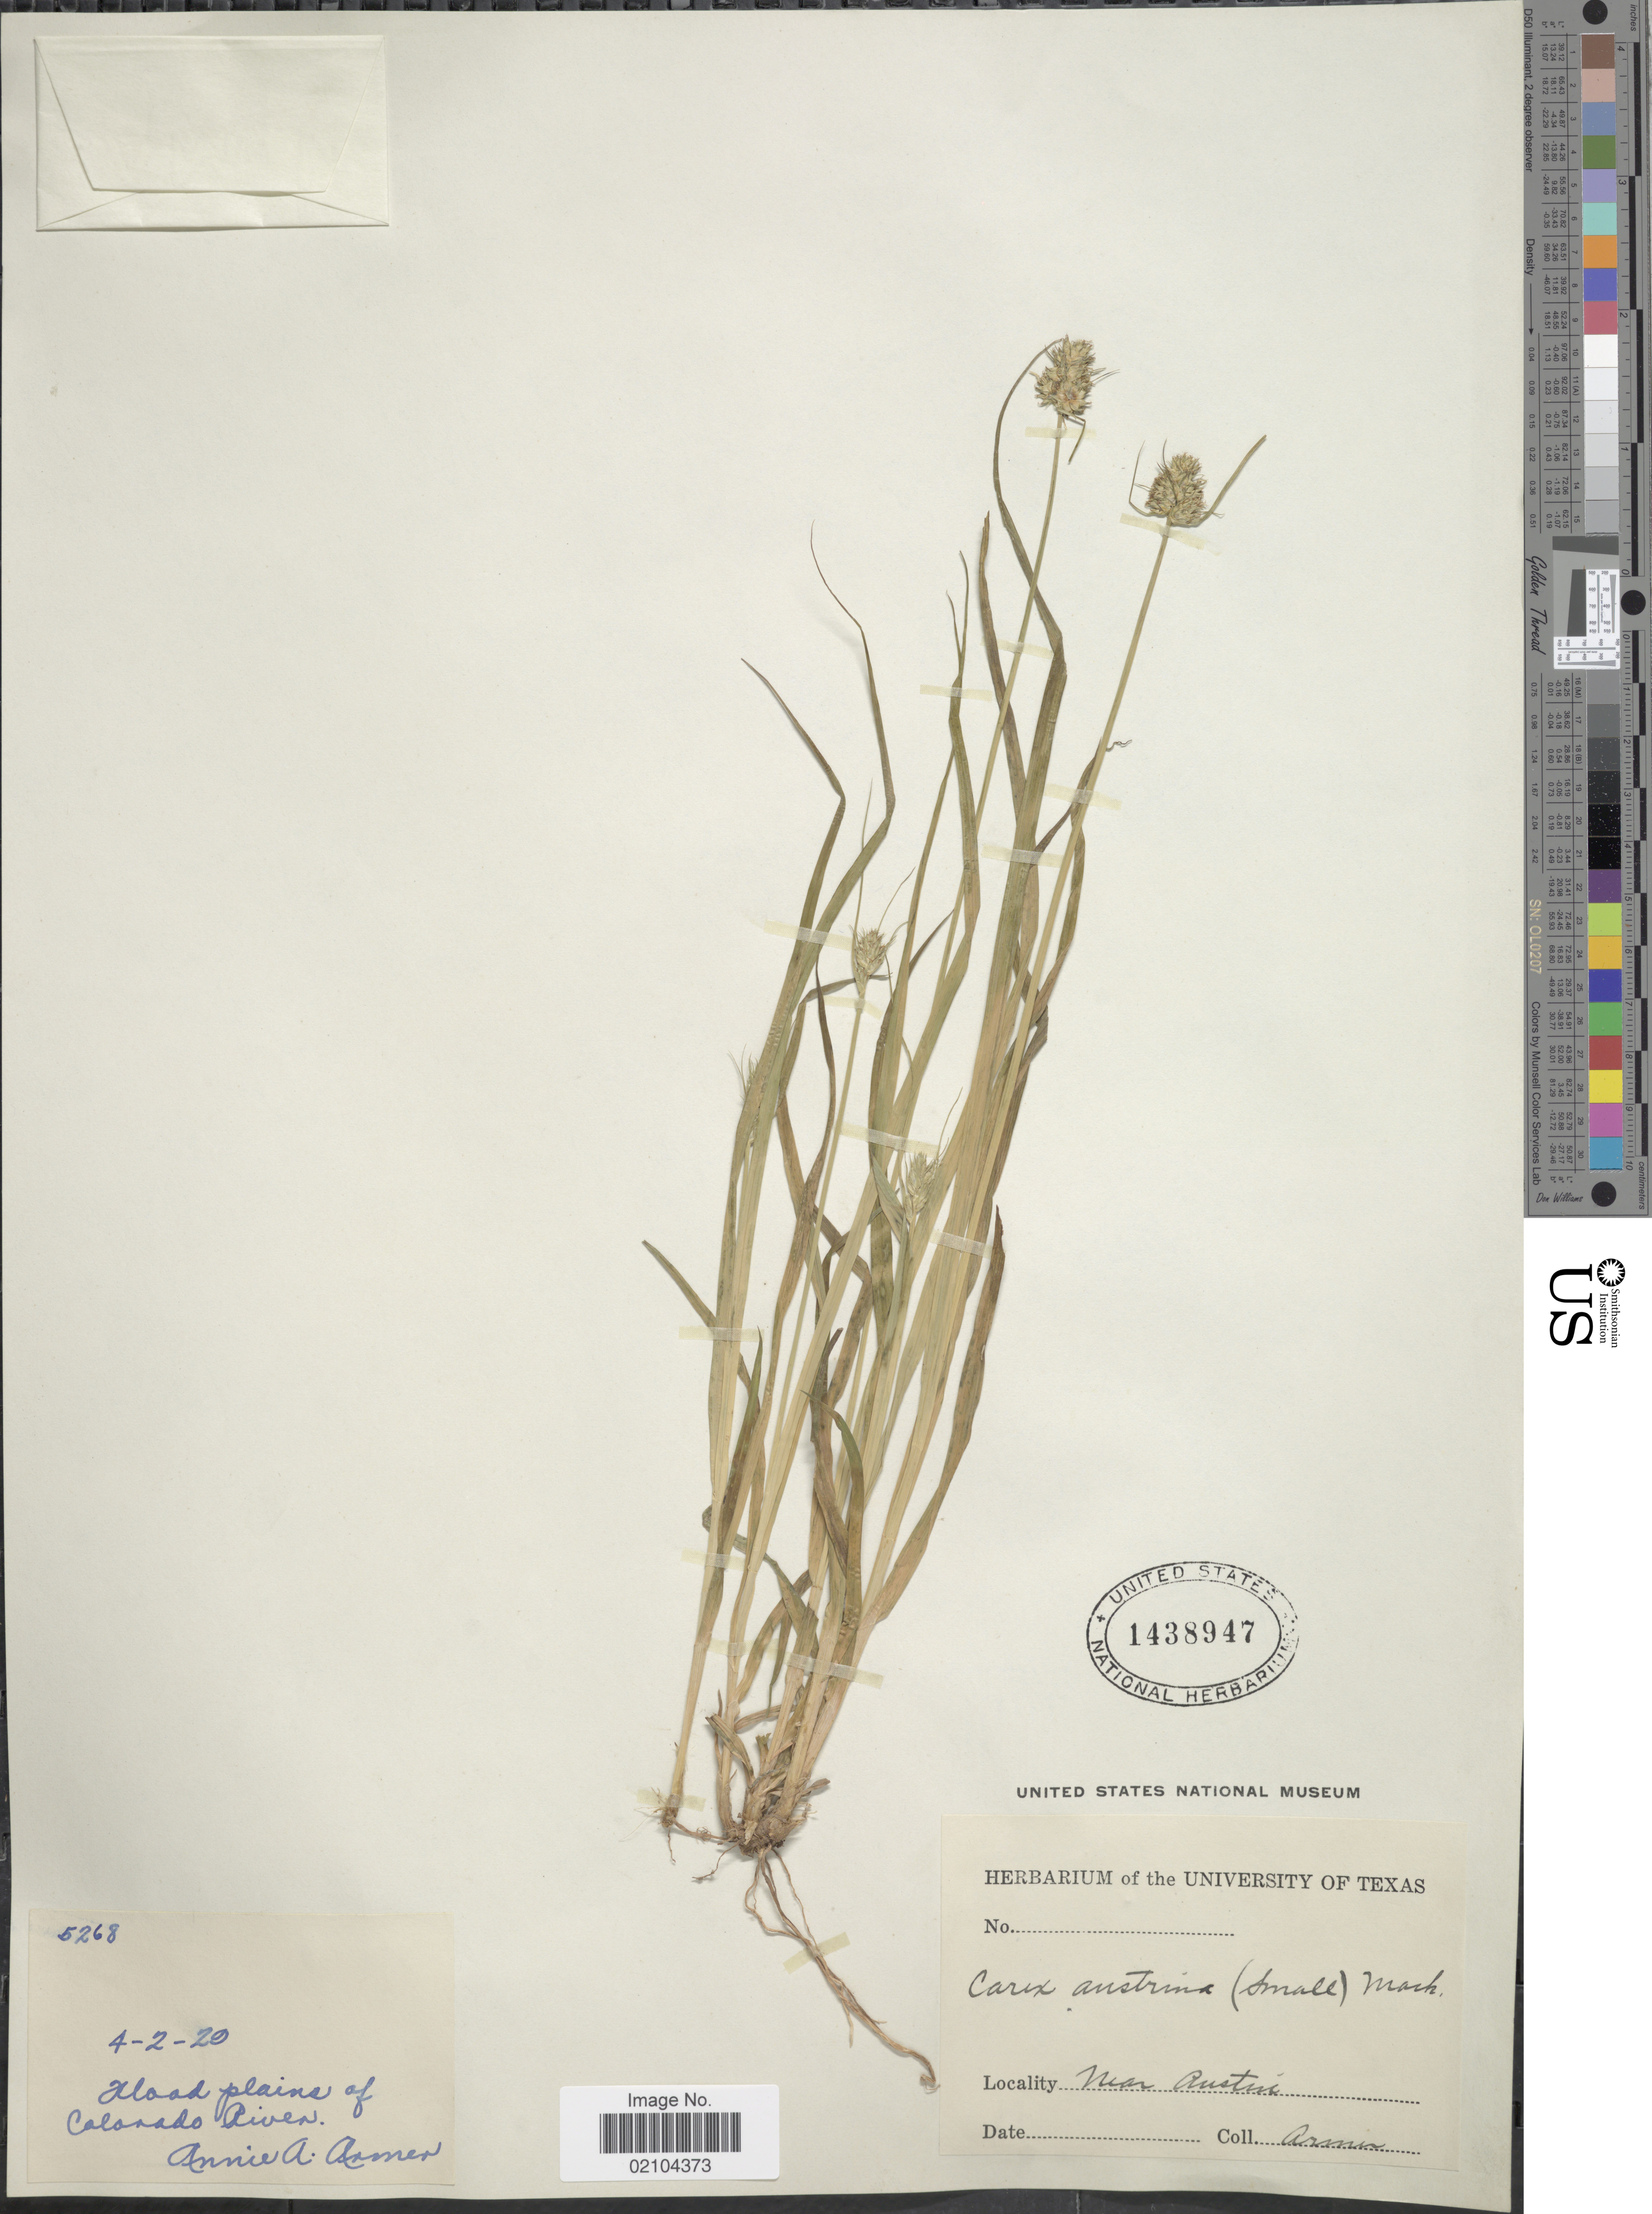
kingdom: Plantae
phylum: Tracheophyta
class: Liliopsida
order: Poales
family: Cyperaceae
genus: Carex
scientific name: Carex austrina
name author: Mack.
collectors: A. Armer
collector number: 5268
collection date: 1920-04-02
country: United States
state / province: Texas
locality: Flood plains of Colorado River, near Austin.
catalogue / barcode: US 1438947